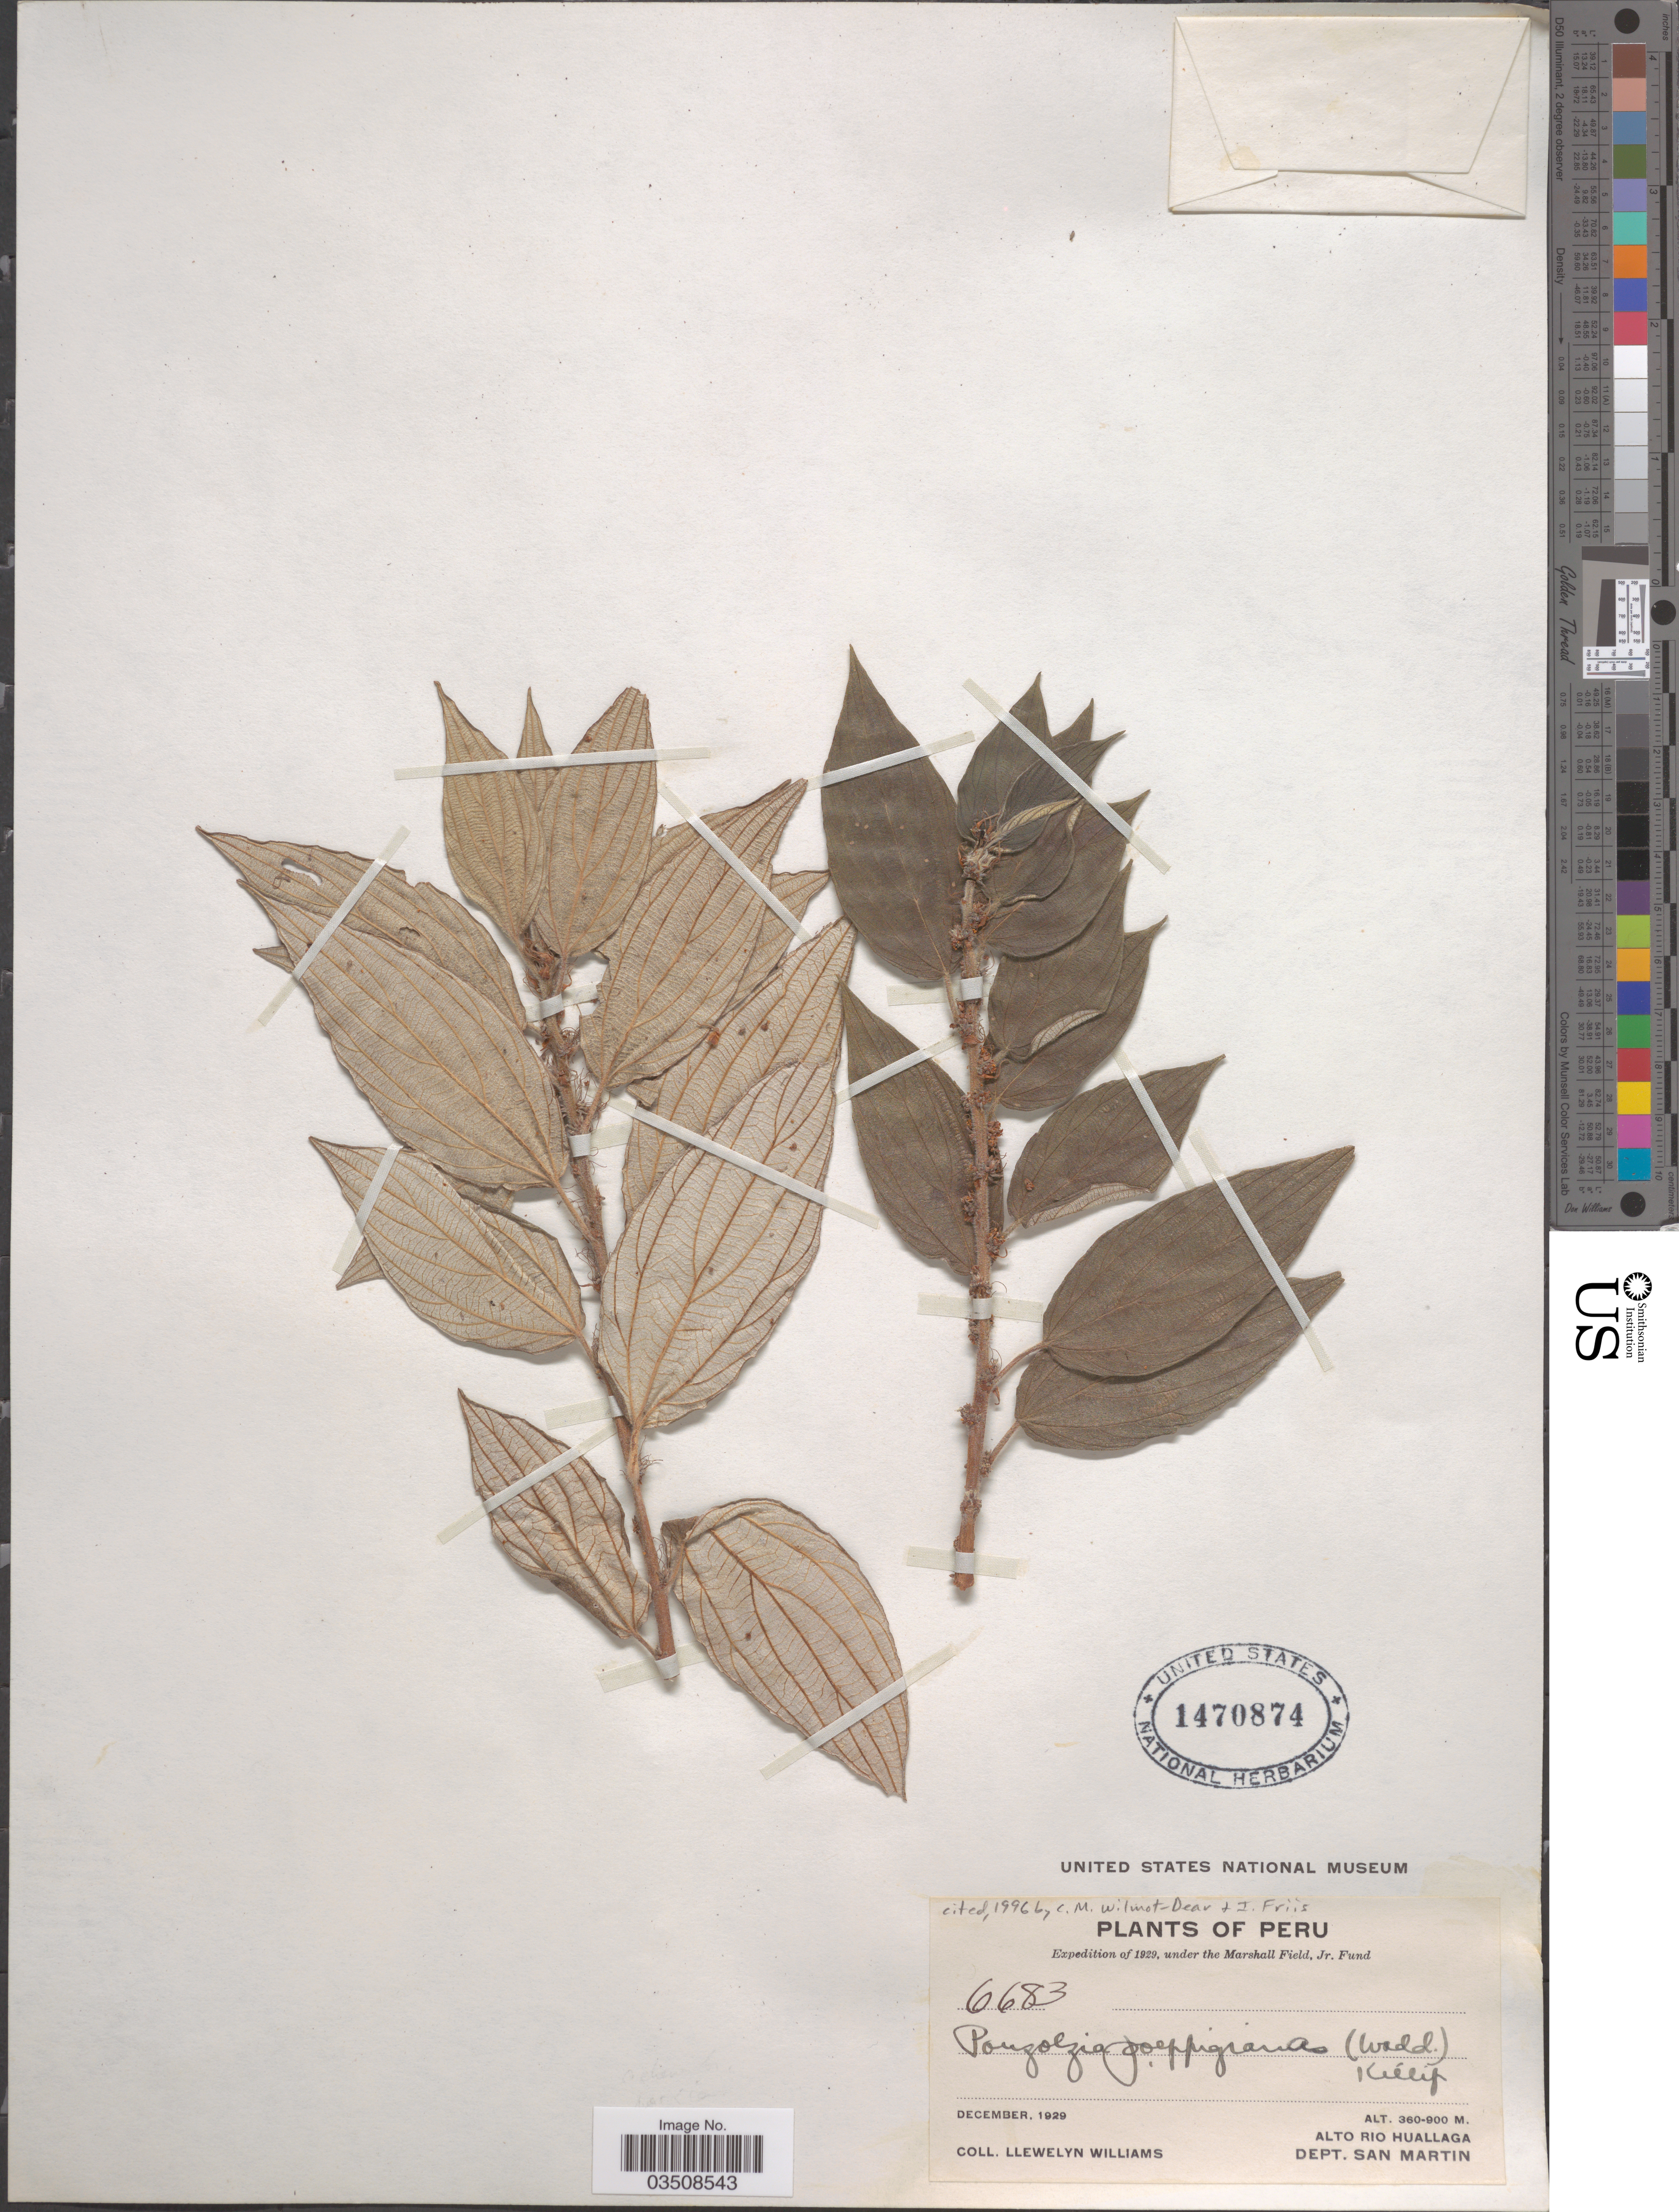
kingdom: Plantae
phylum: Tracheophyta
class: Magnoliopsida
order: Rosales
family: Urticaceae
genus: Pouzolzia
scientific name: Pouzolzia poeppigiana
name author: (Wedd.) Killip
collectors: Ll. Williams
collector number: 6683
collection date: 1929-12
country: Peru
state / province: San Martín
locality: Alto Rio Huallaga. Dept. San Martin.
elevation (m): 360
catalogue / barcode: US 1470874